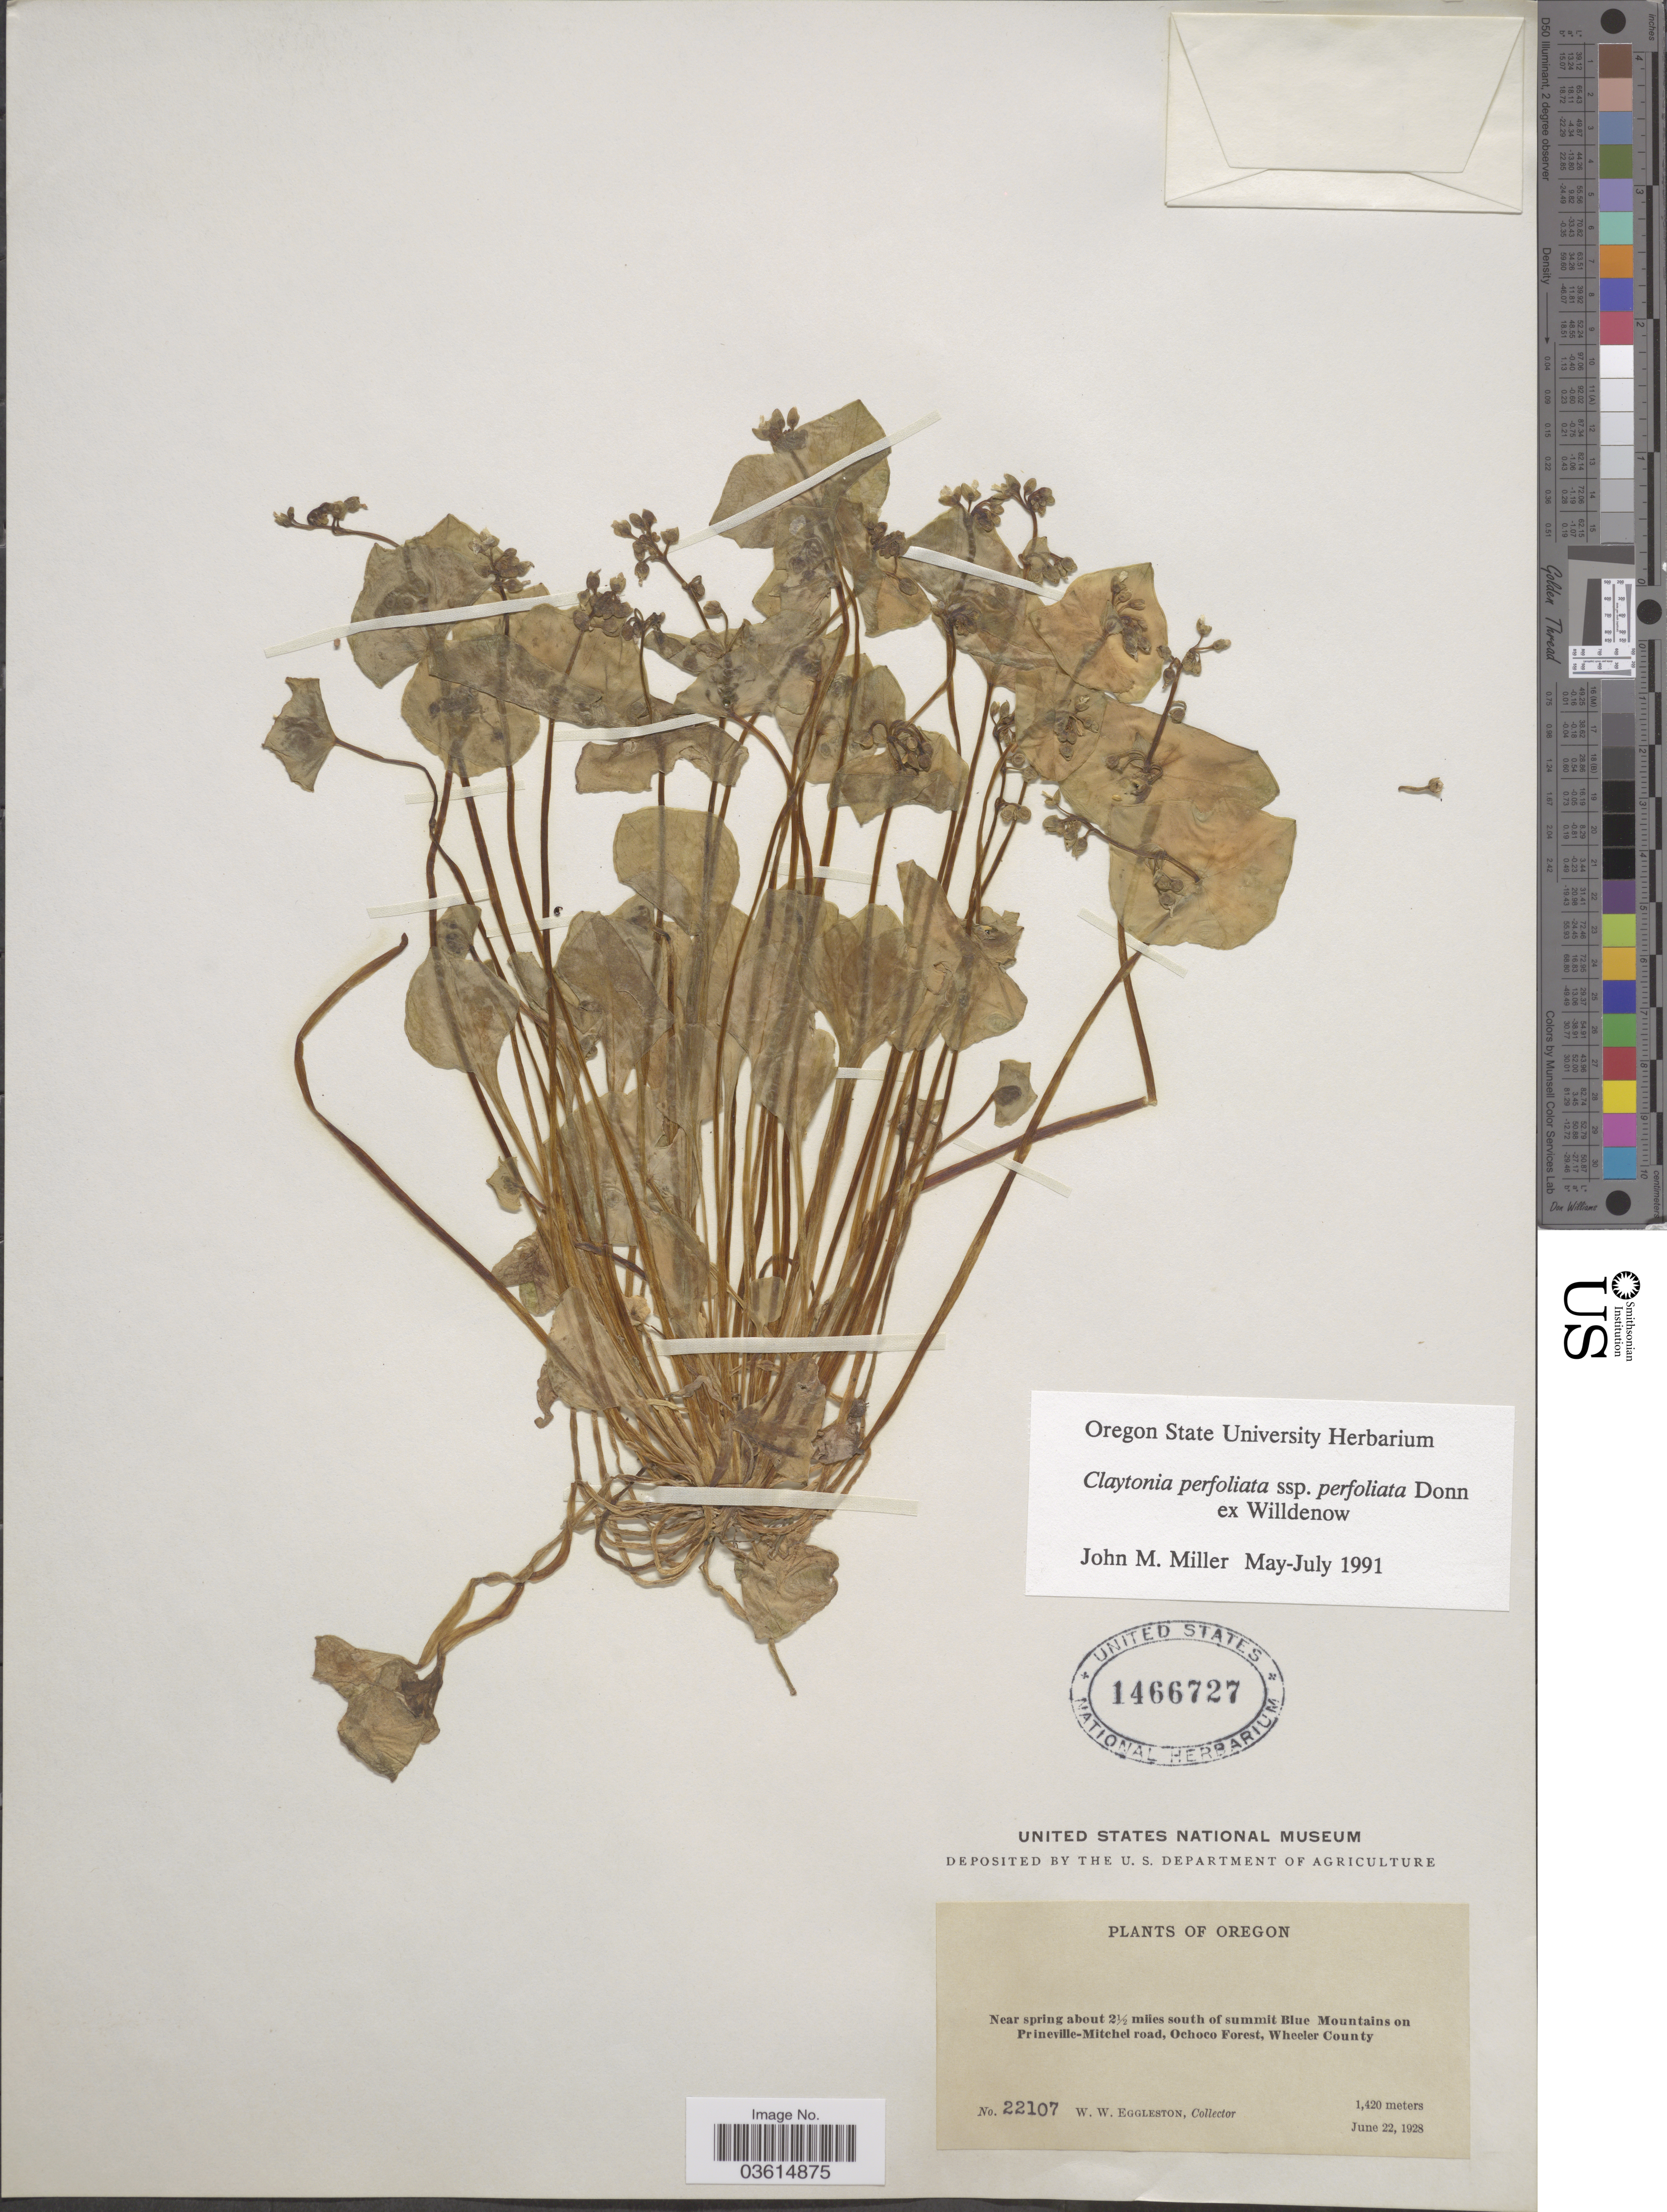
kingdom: Plantae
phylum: Tracheophyta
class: Magnoliopsida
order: Caryophyllales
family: Montiaceae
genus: Claytonia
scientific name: Claytonia perfoliata subsp. perfoliata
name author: Donn ex Willd.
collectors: W. W. Eggleston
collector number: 22107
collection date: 1928-06-22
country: United States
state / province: Oregon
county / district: Wheeler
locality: Near spring about 2½ miles south of summit Blue Mountains on Prineville-Mitchel road, Ochoco Forest, Wheeler County.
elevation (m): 1420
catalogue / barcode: US 1466727